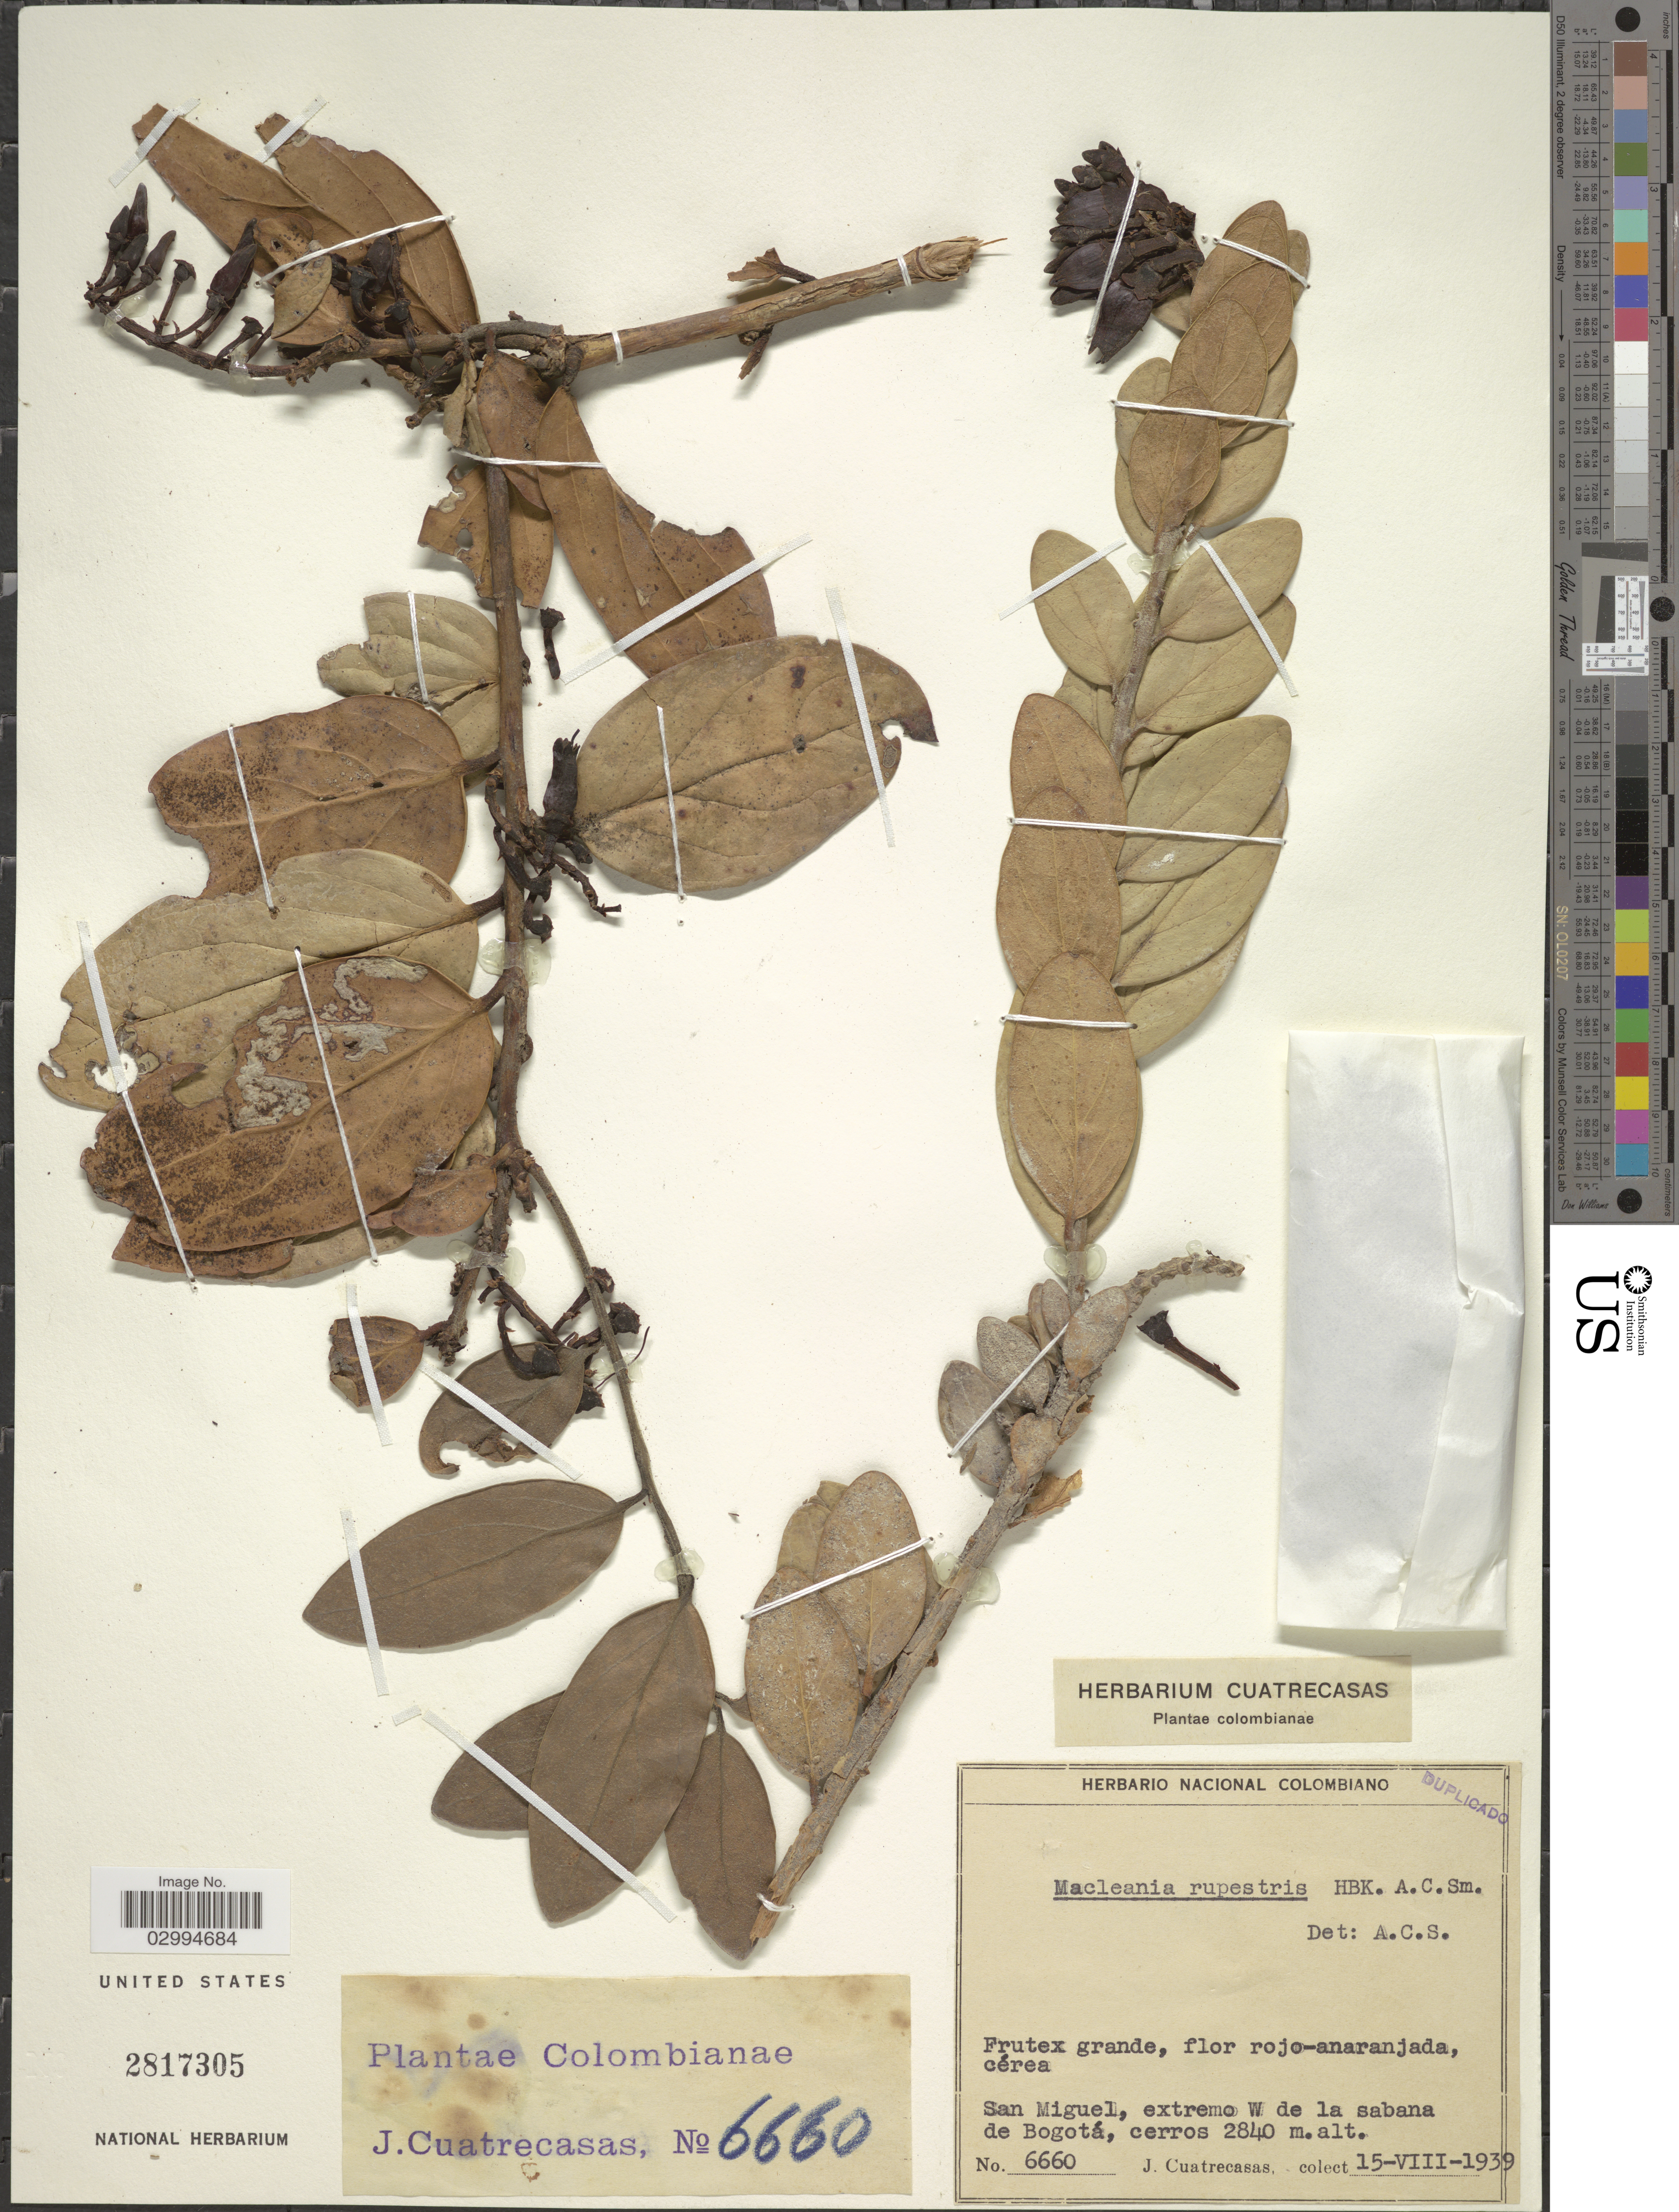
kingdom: Plantae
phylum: Tracheophyta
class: Magnoliopsida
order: Ericales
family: Ericaceae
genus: Macleania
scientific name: Macleania rupestris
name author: (Kunth) A.C. Sm.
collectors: J. Cuatrecasas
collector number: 6660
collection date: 1939-08-15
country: Colombia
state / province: Bogota D.C.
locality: San Miguel, extremo W de la sabana de Bogotá.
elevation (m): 2840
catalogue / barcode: US 2817305